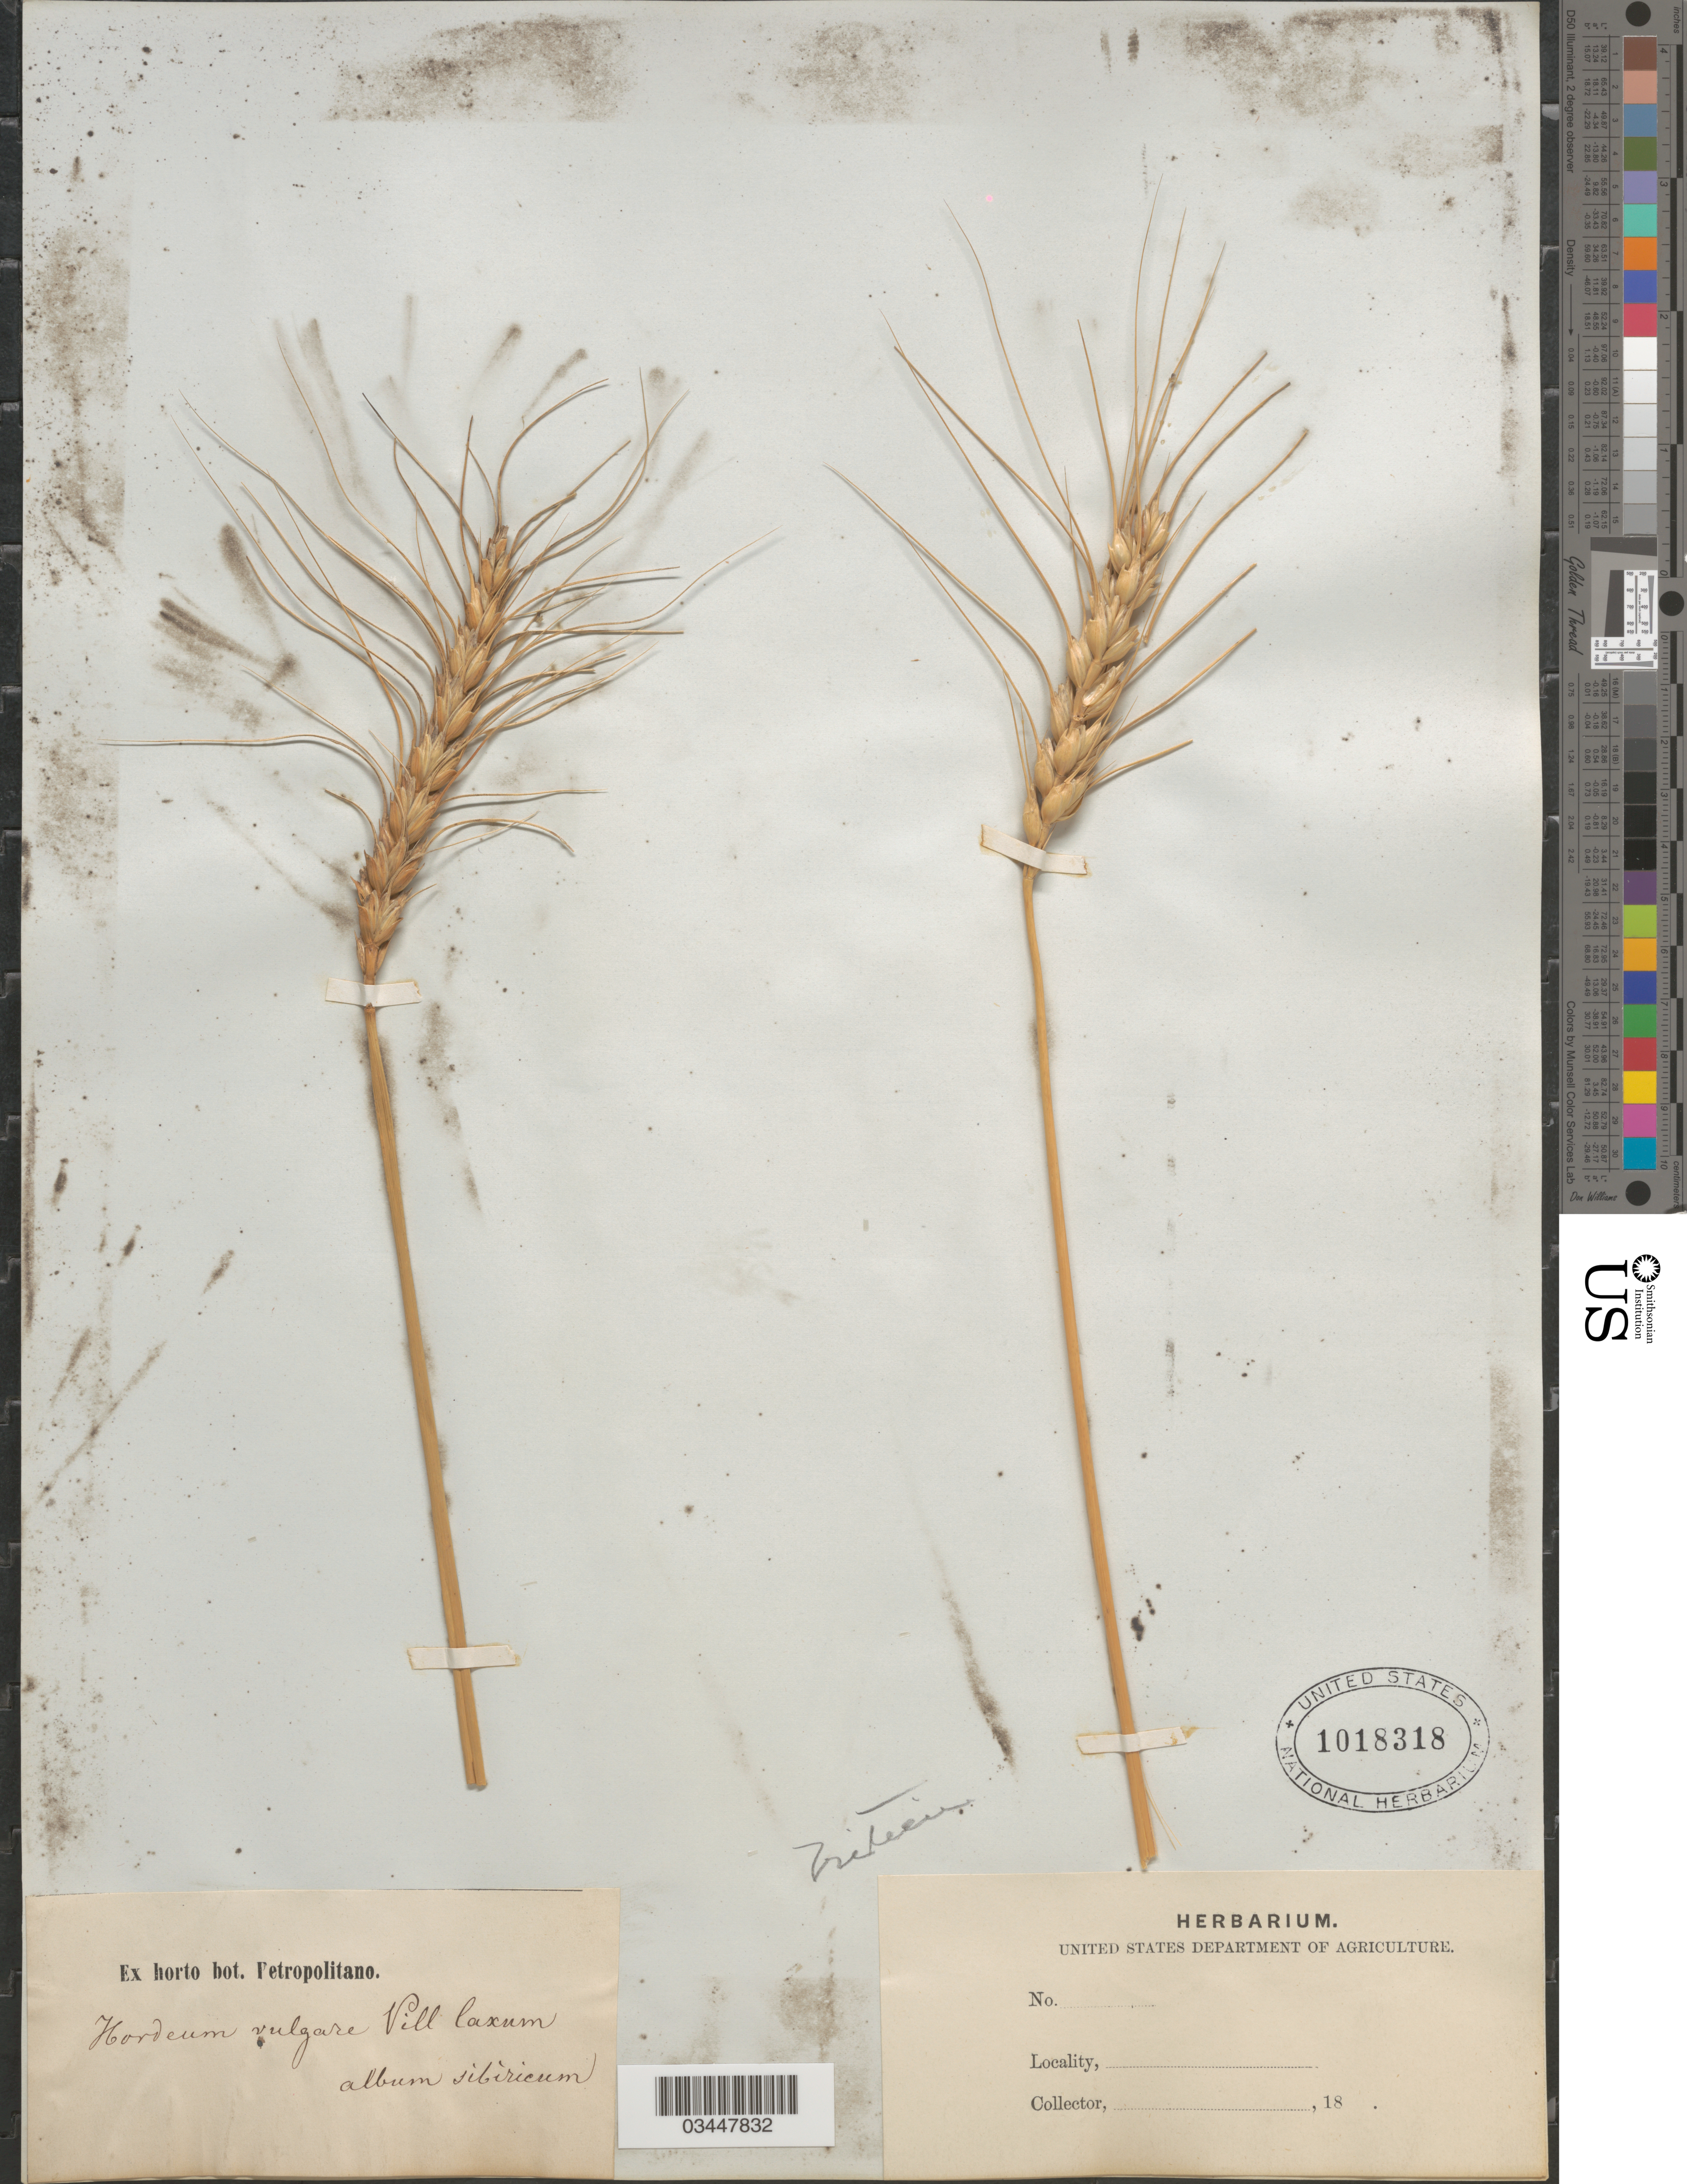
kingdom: Plantae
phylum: Tracheophyta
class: Liliopsida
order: Poales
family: Poaceae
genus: Triticum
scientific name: Triticum aestivum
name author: L.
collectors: ex Horto Bot. Petropolitano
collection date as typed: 18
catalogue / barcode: US 1018318